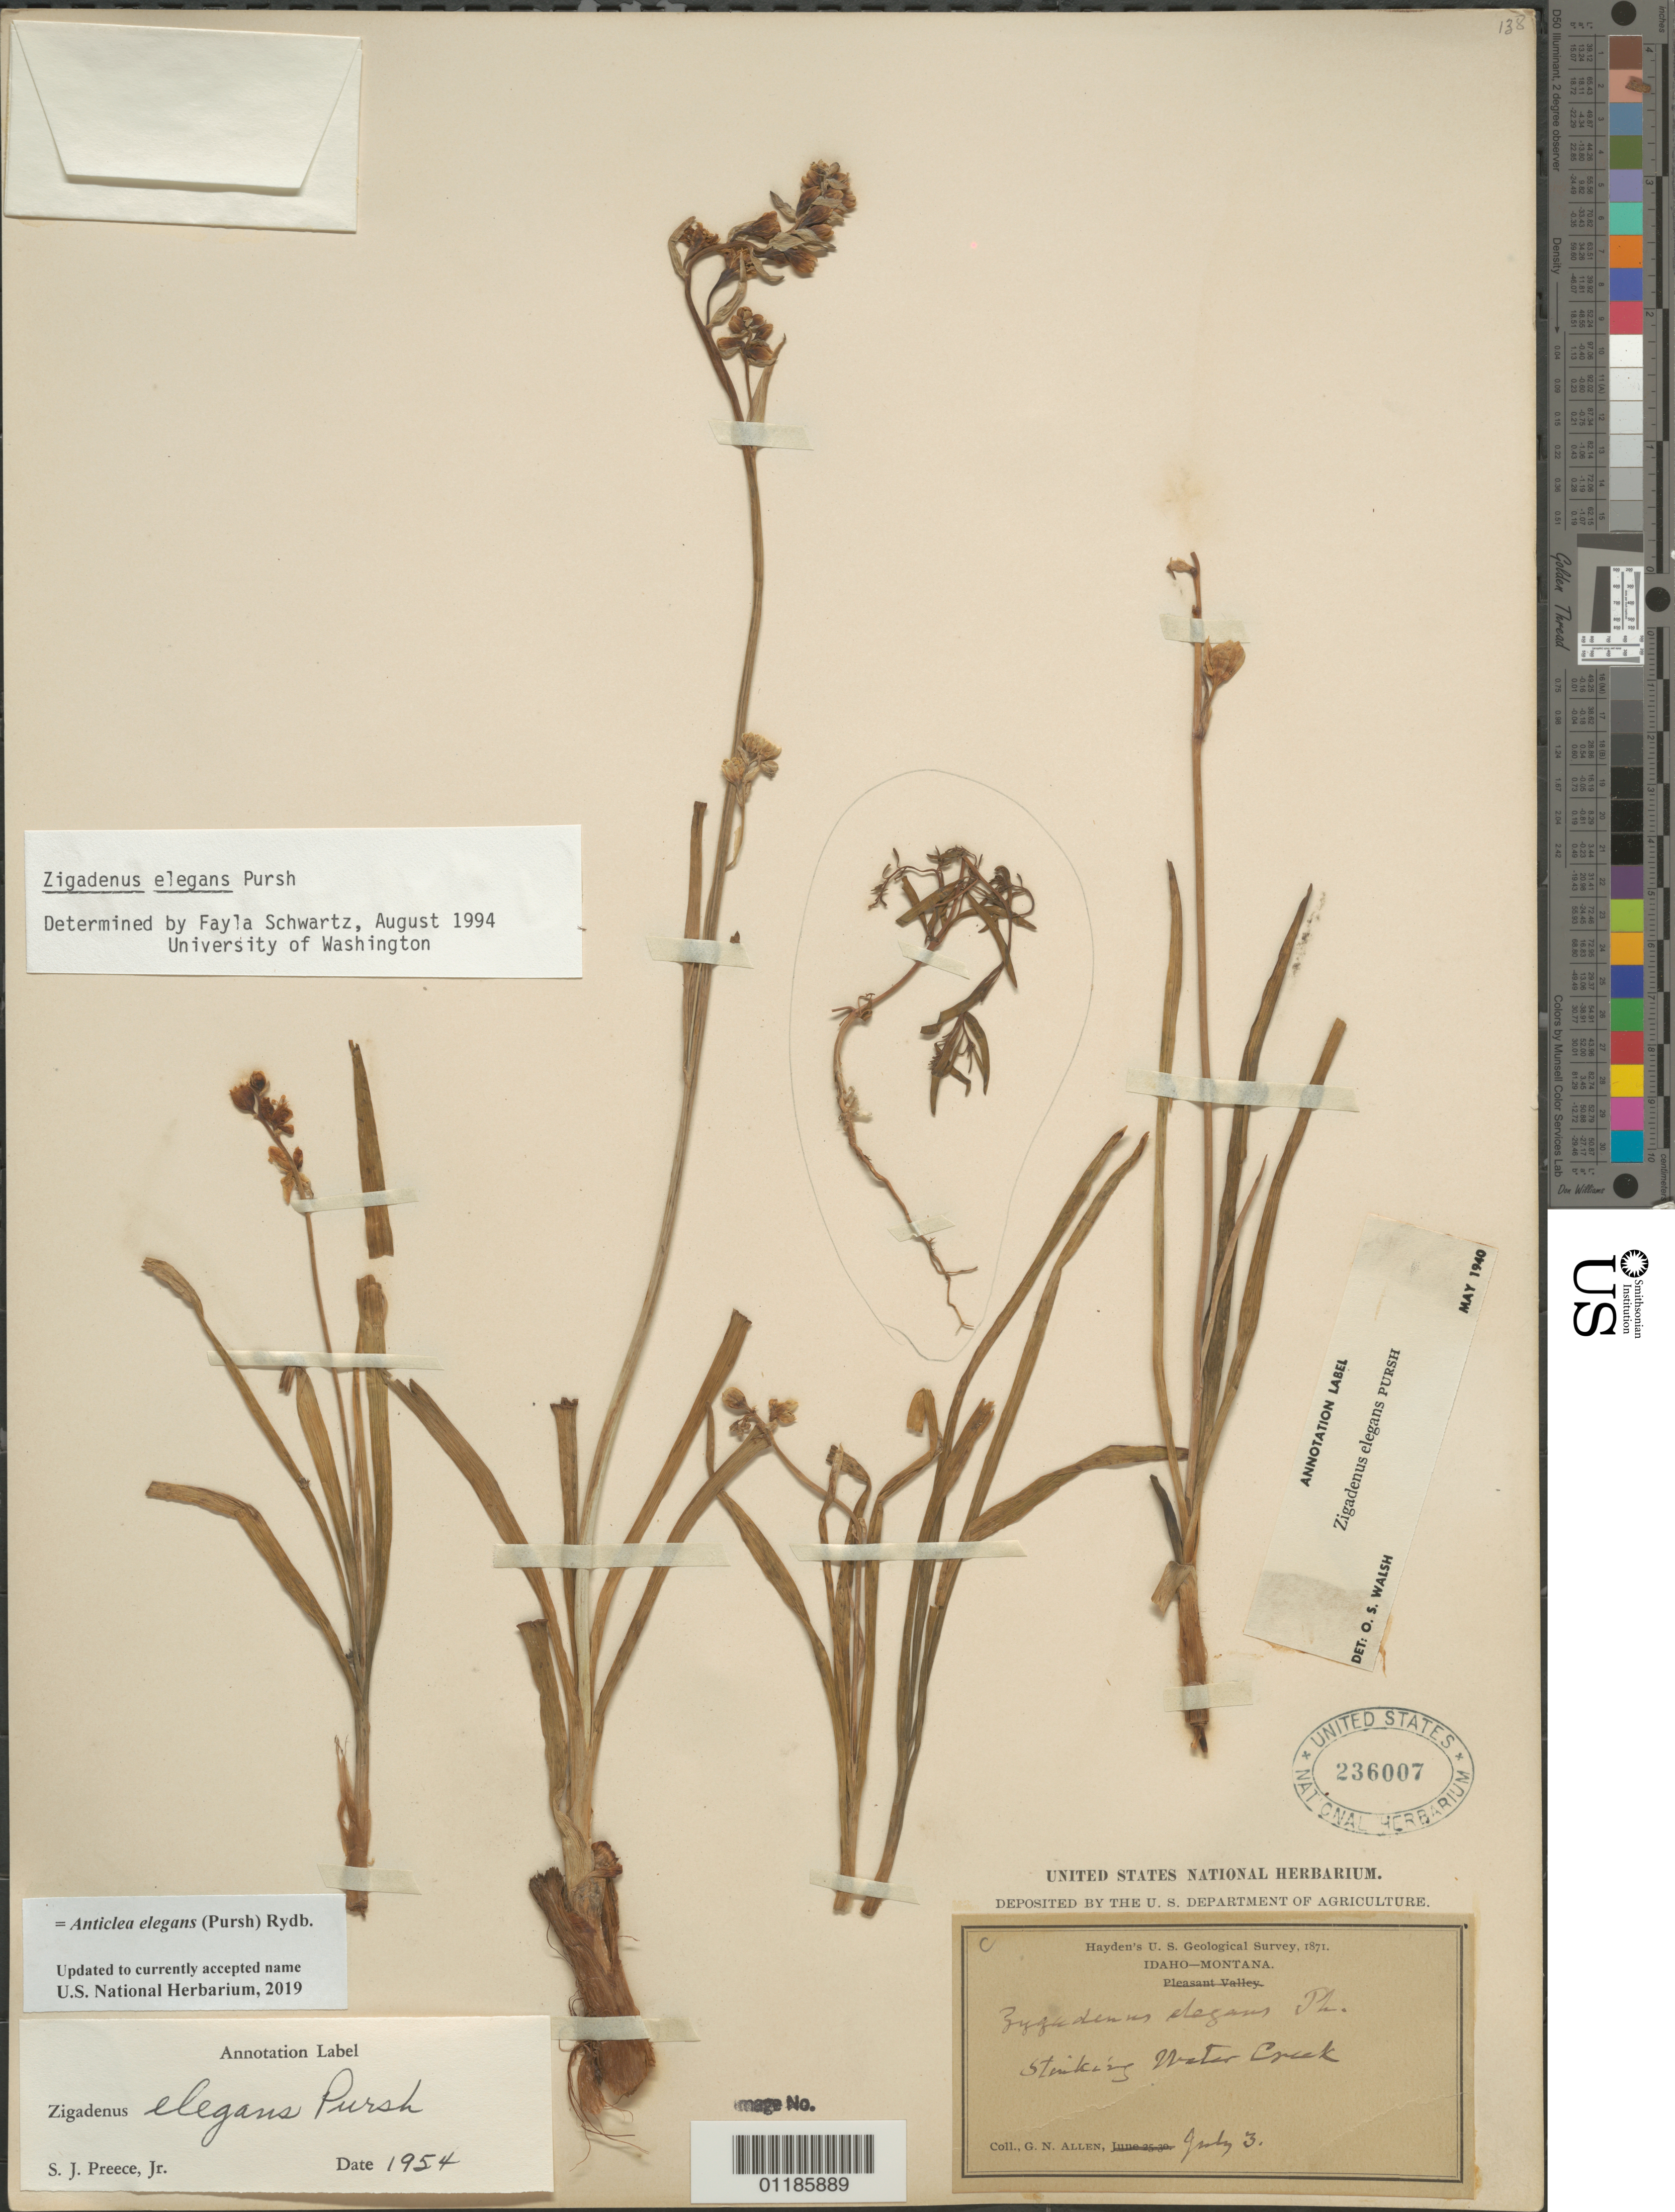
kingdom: Plantae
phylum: Tracheophyta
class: Liliopsida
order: Liliales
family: Melanthiaceae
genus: Anticlea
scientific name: Anticlea elegans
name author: (Pursh) Rydb.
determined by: Strong, Mark T., (BOT), Smithsonian Institution - National Museum of Natural History (UNITED STATES)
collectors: G. N. Allen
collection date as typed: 03 Jul 1871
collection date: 1871-07-03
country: United States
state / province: Idaho / Montana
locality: Stinking Water Creek.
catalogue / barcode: US 236007